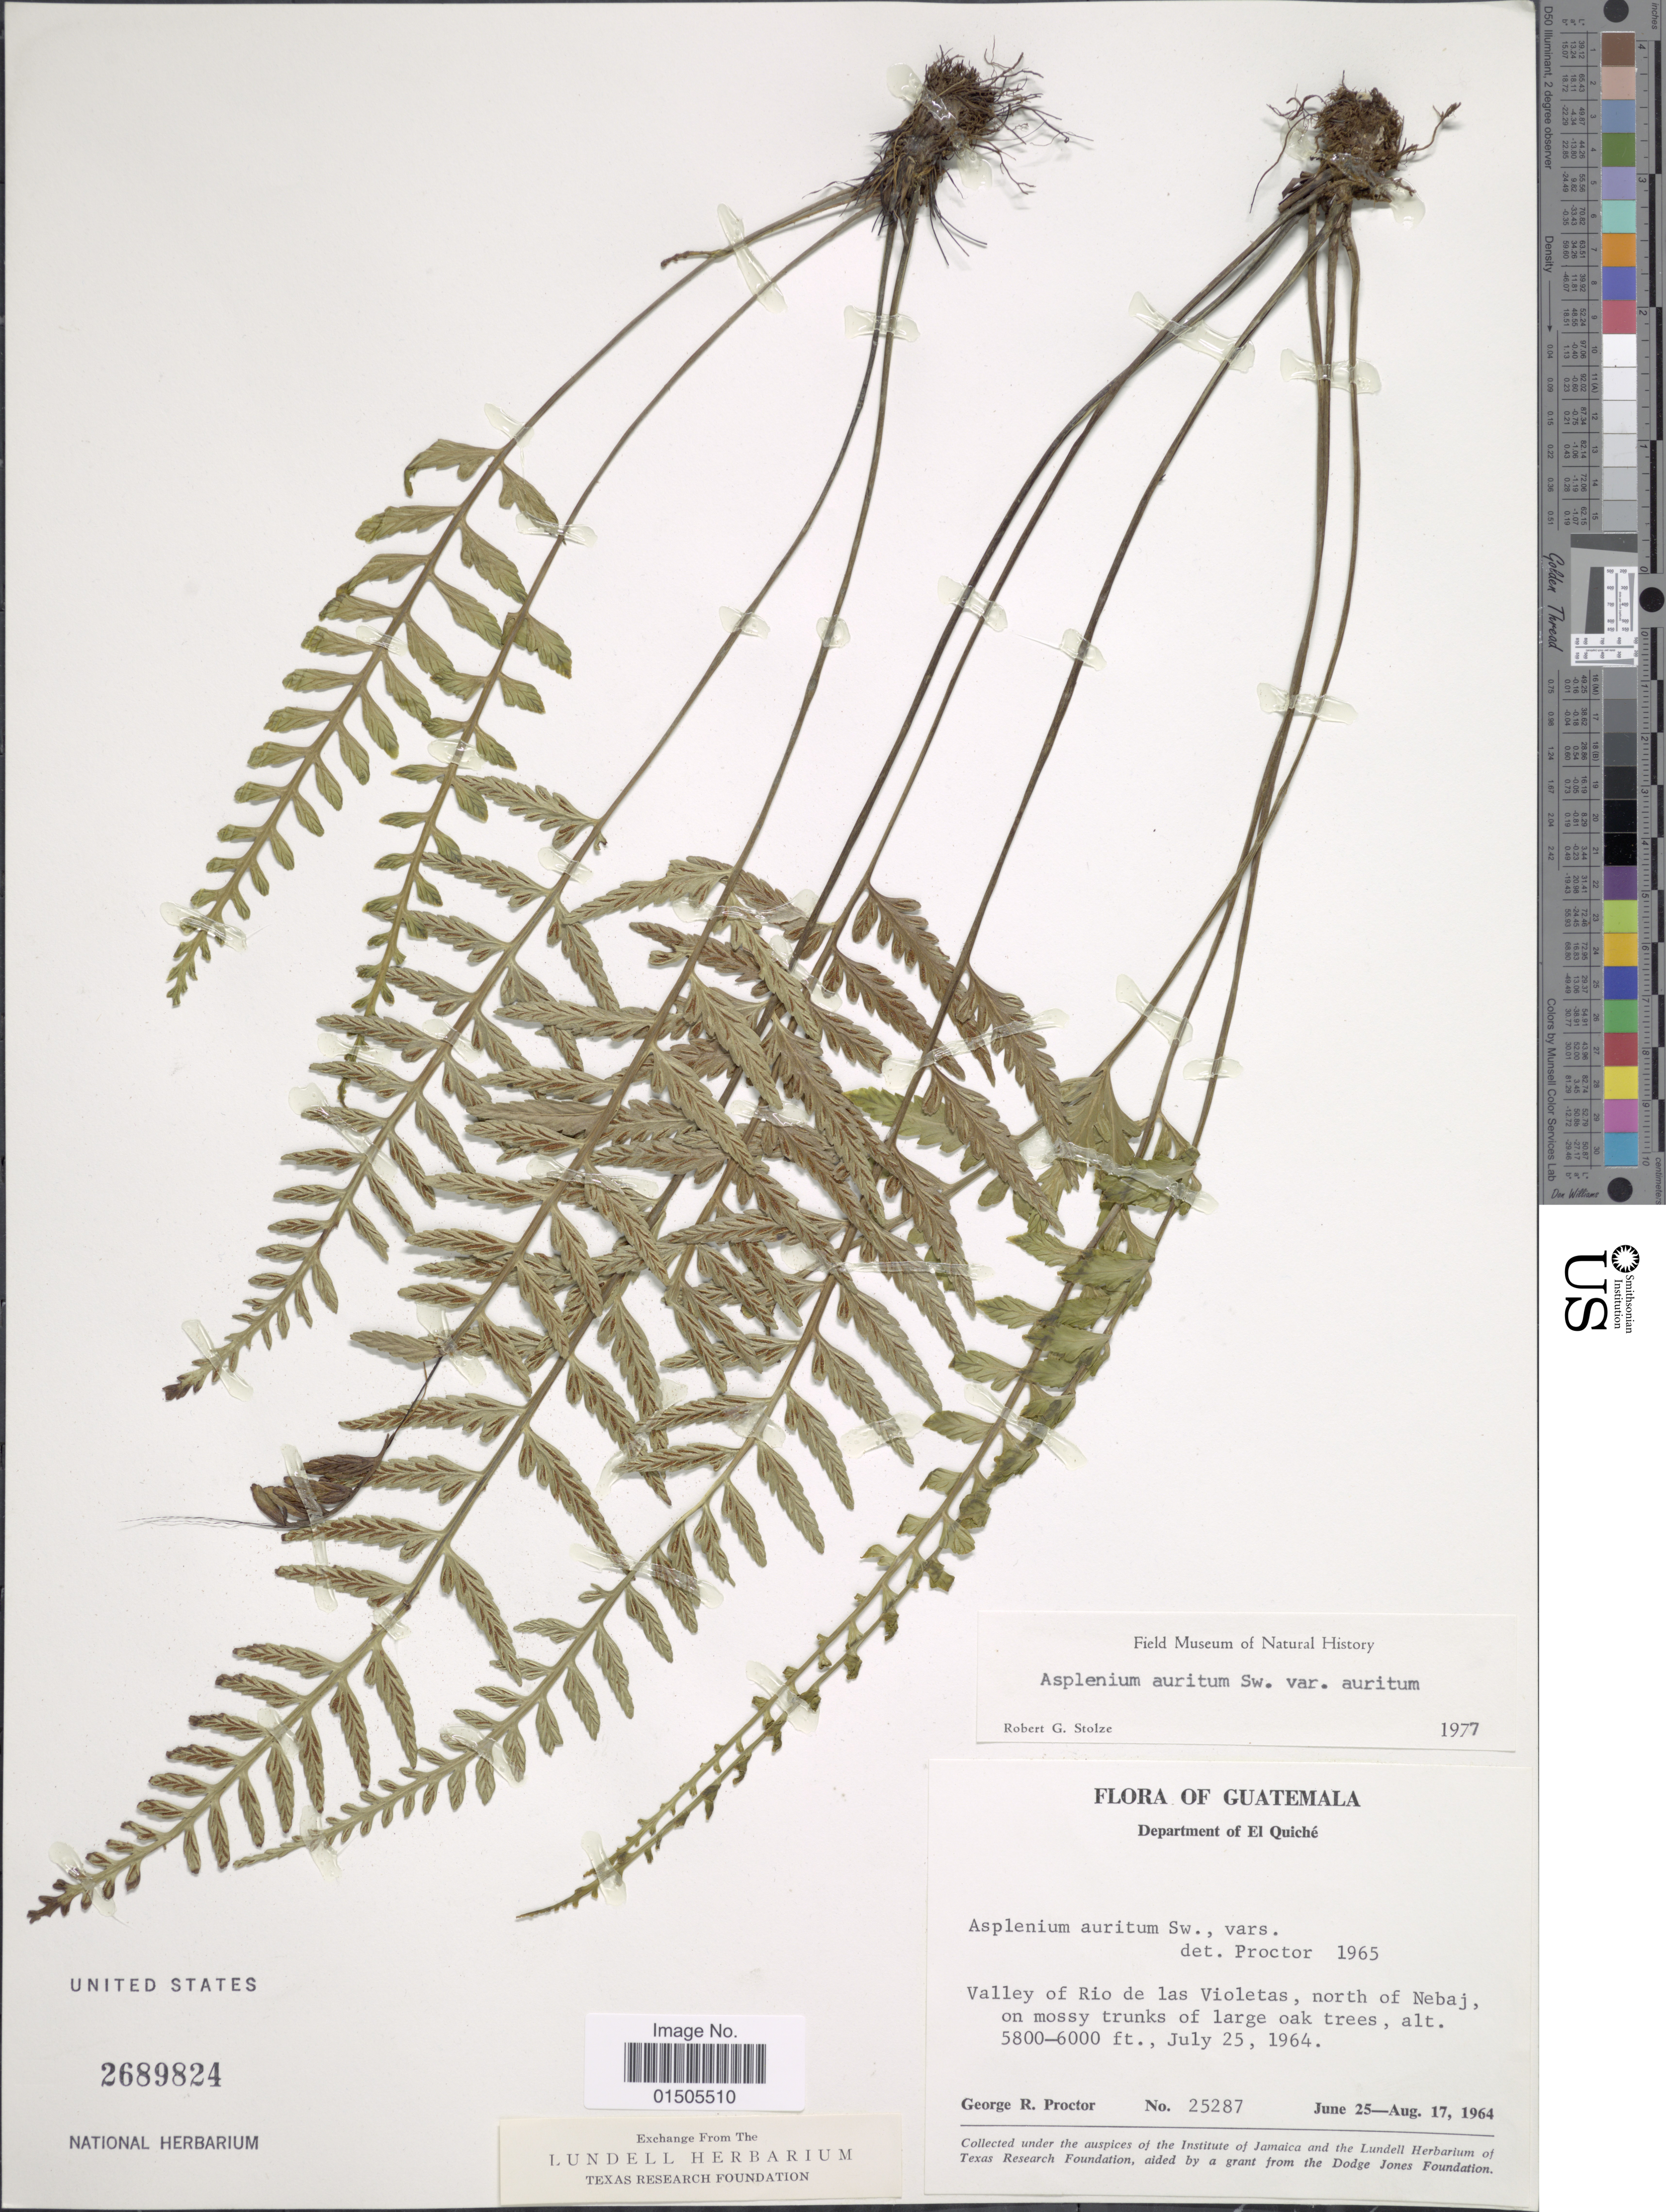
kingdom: Plantae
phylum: Tracheophyta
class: Polypodiopsida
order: Polypodiales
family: Aspleniaceae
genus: Asplenium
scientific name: Asplenium auritum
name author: Sw.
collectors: G. R. Proctor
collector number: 25287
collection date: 1964-06-25/1964-08-17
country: Guatemala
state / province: El Quiché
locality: Valley of Rio de las Violetas, north of Nebaj, on mossy trunks of large oak trees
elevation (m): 1768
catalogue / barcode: US 2689824